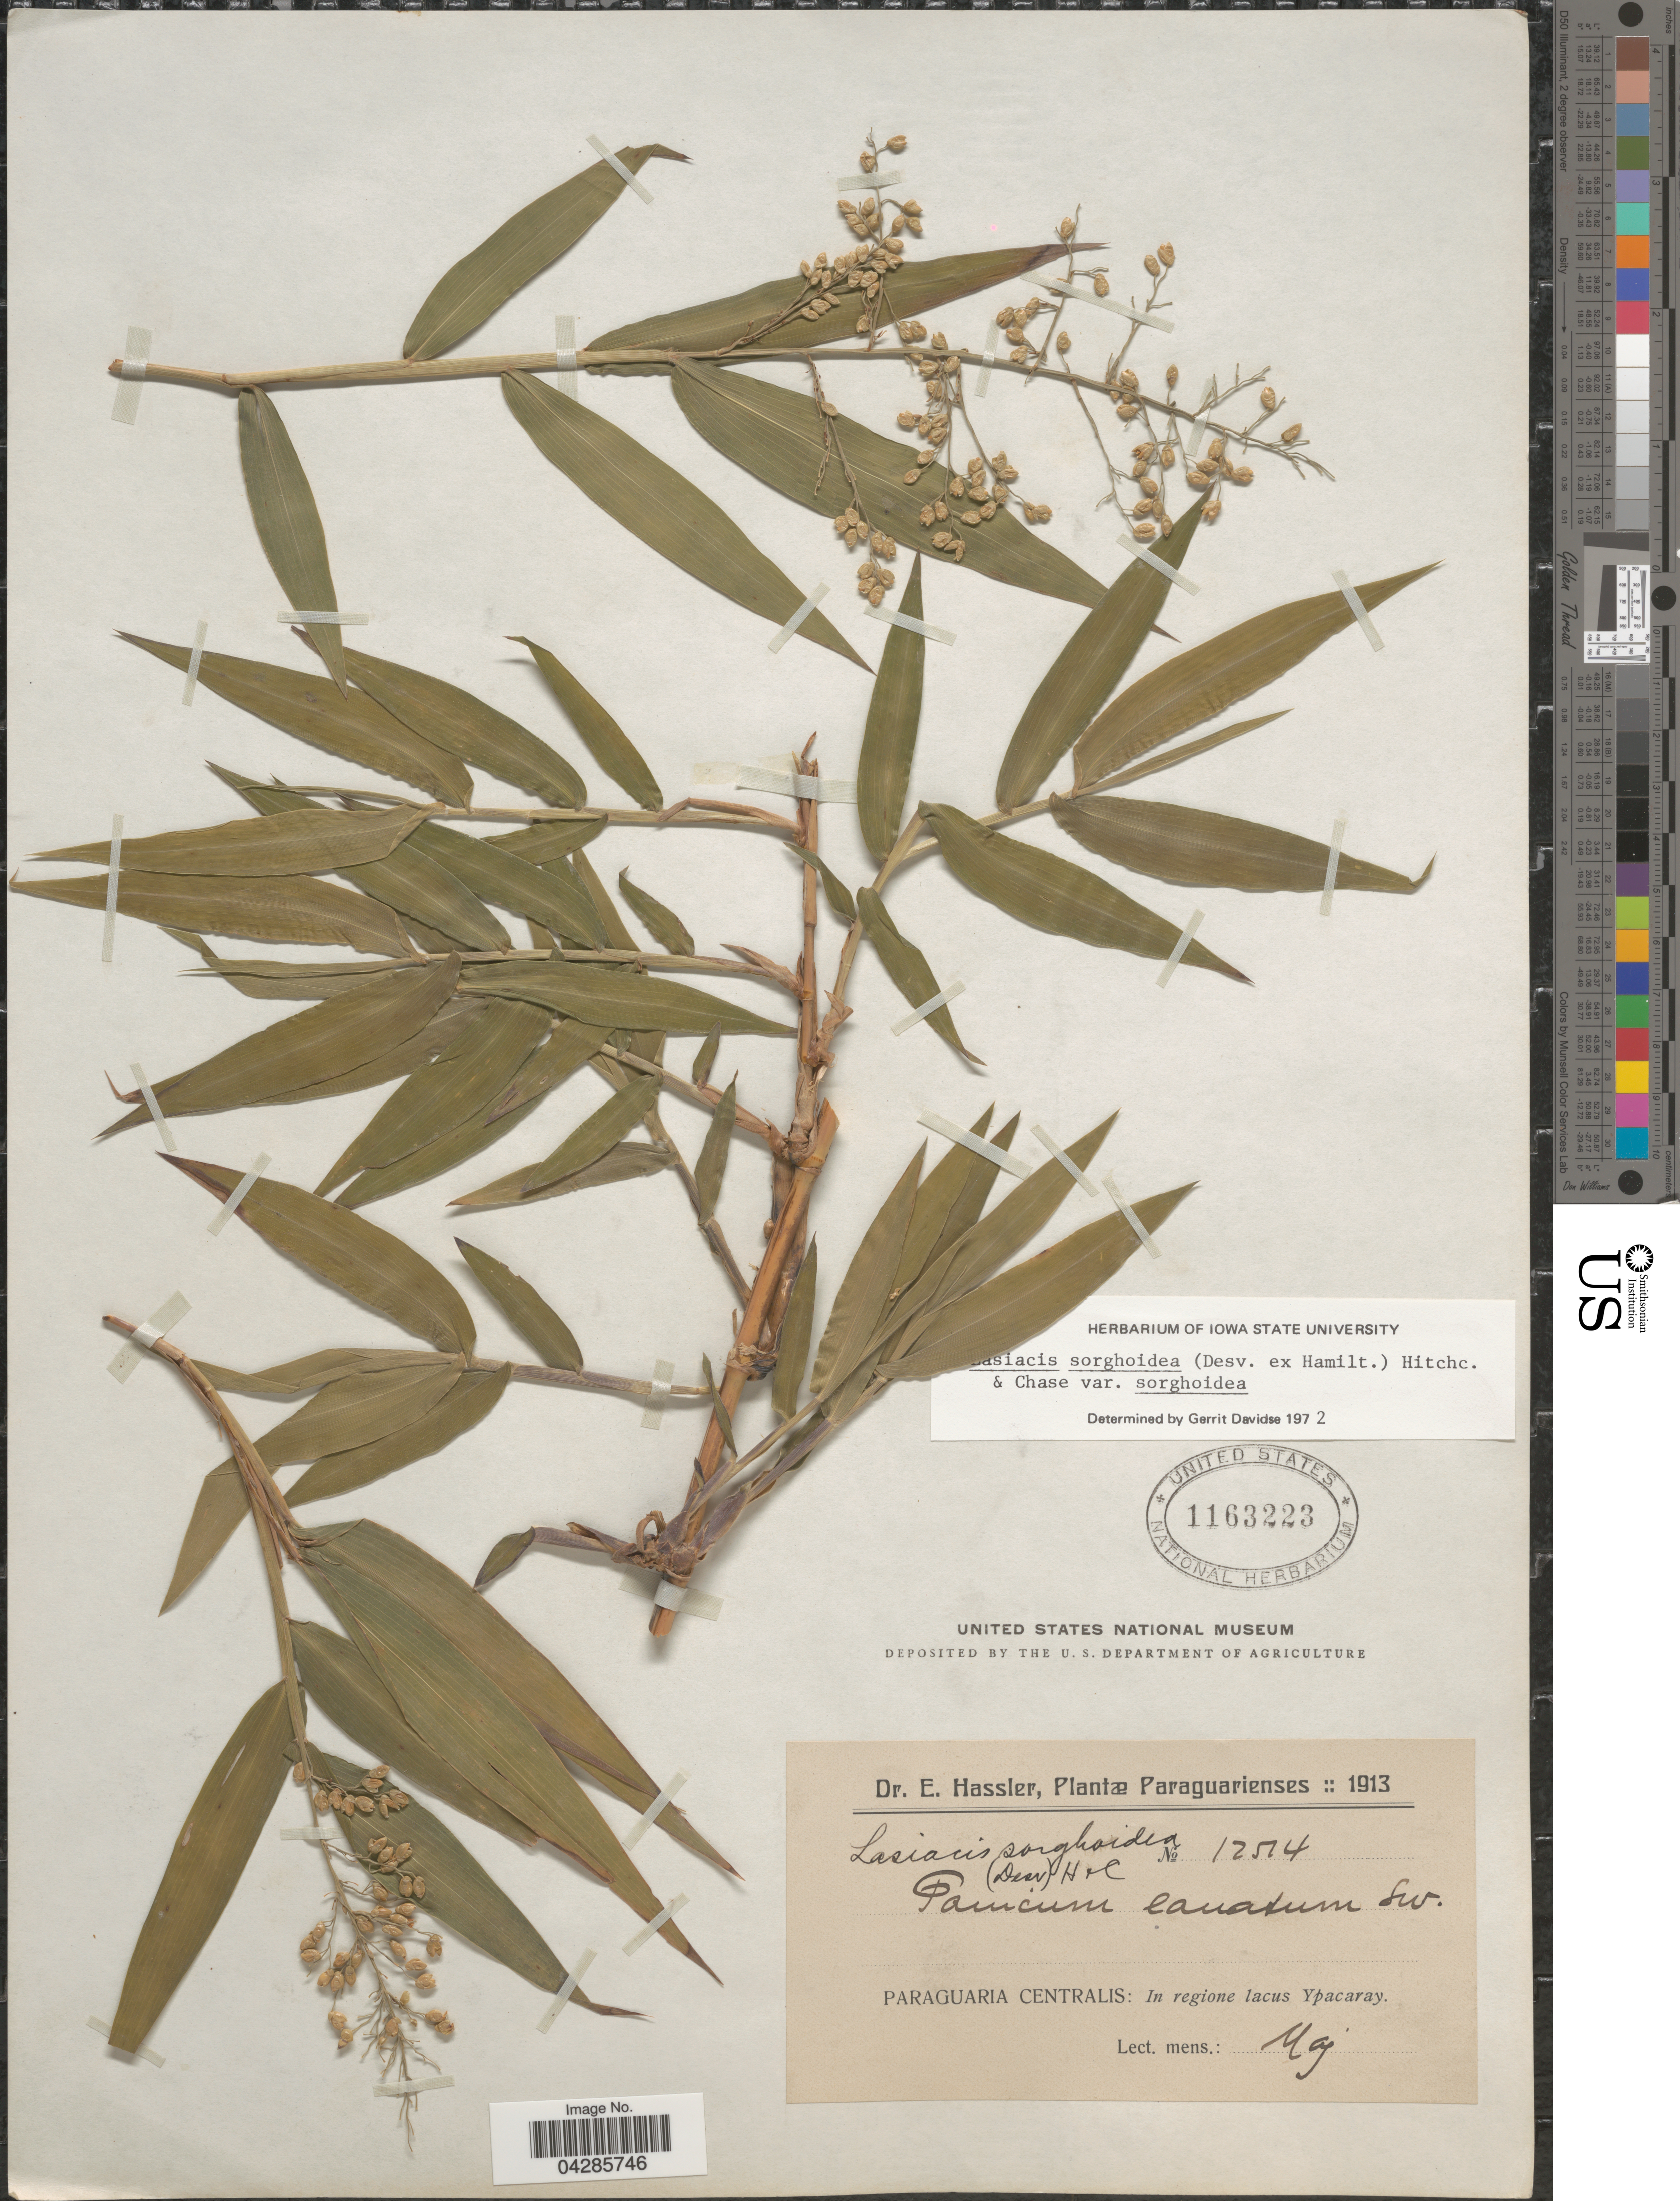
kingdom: Plantae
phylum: Tracheophyta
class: Liliopsida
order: Poales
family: Poaceae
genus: Lasiacis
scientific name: Lasiacis sorghoidea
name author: (Desv. ex Ham.) Hitchc. & Chase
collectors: E. Hassler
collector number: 12514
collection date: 1913-05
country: Paraguay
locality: Paraguarienses. Paraguaria Centralis: In regione lacus Ypacaray.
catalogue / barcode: US 1163223